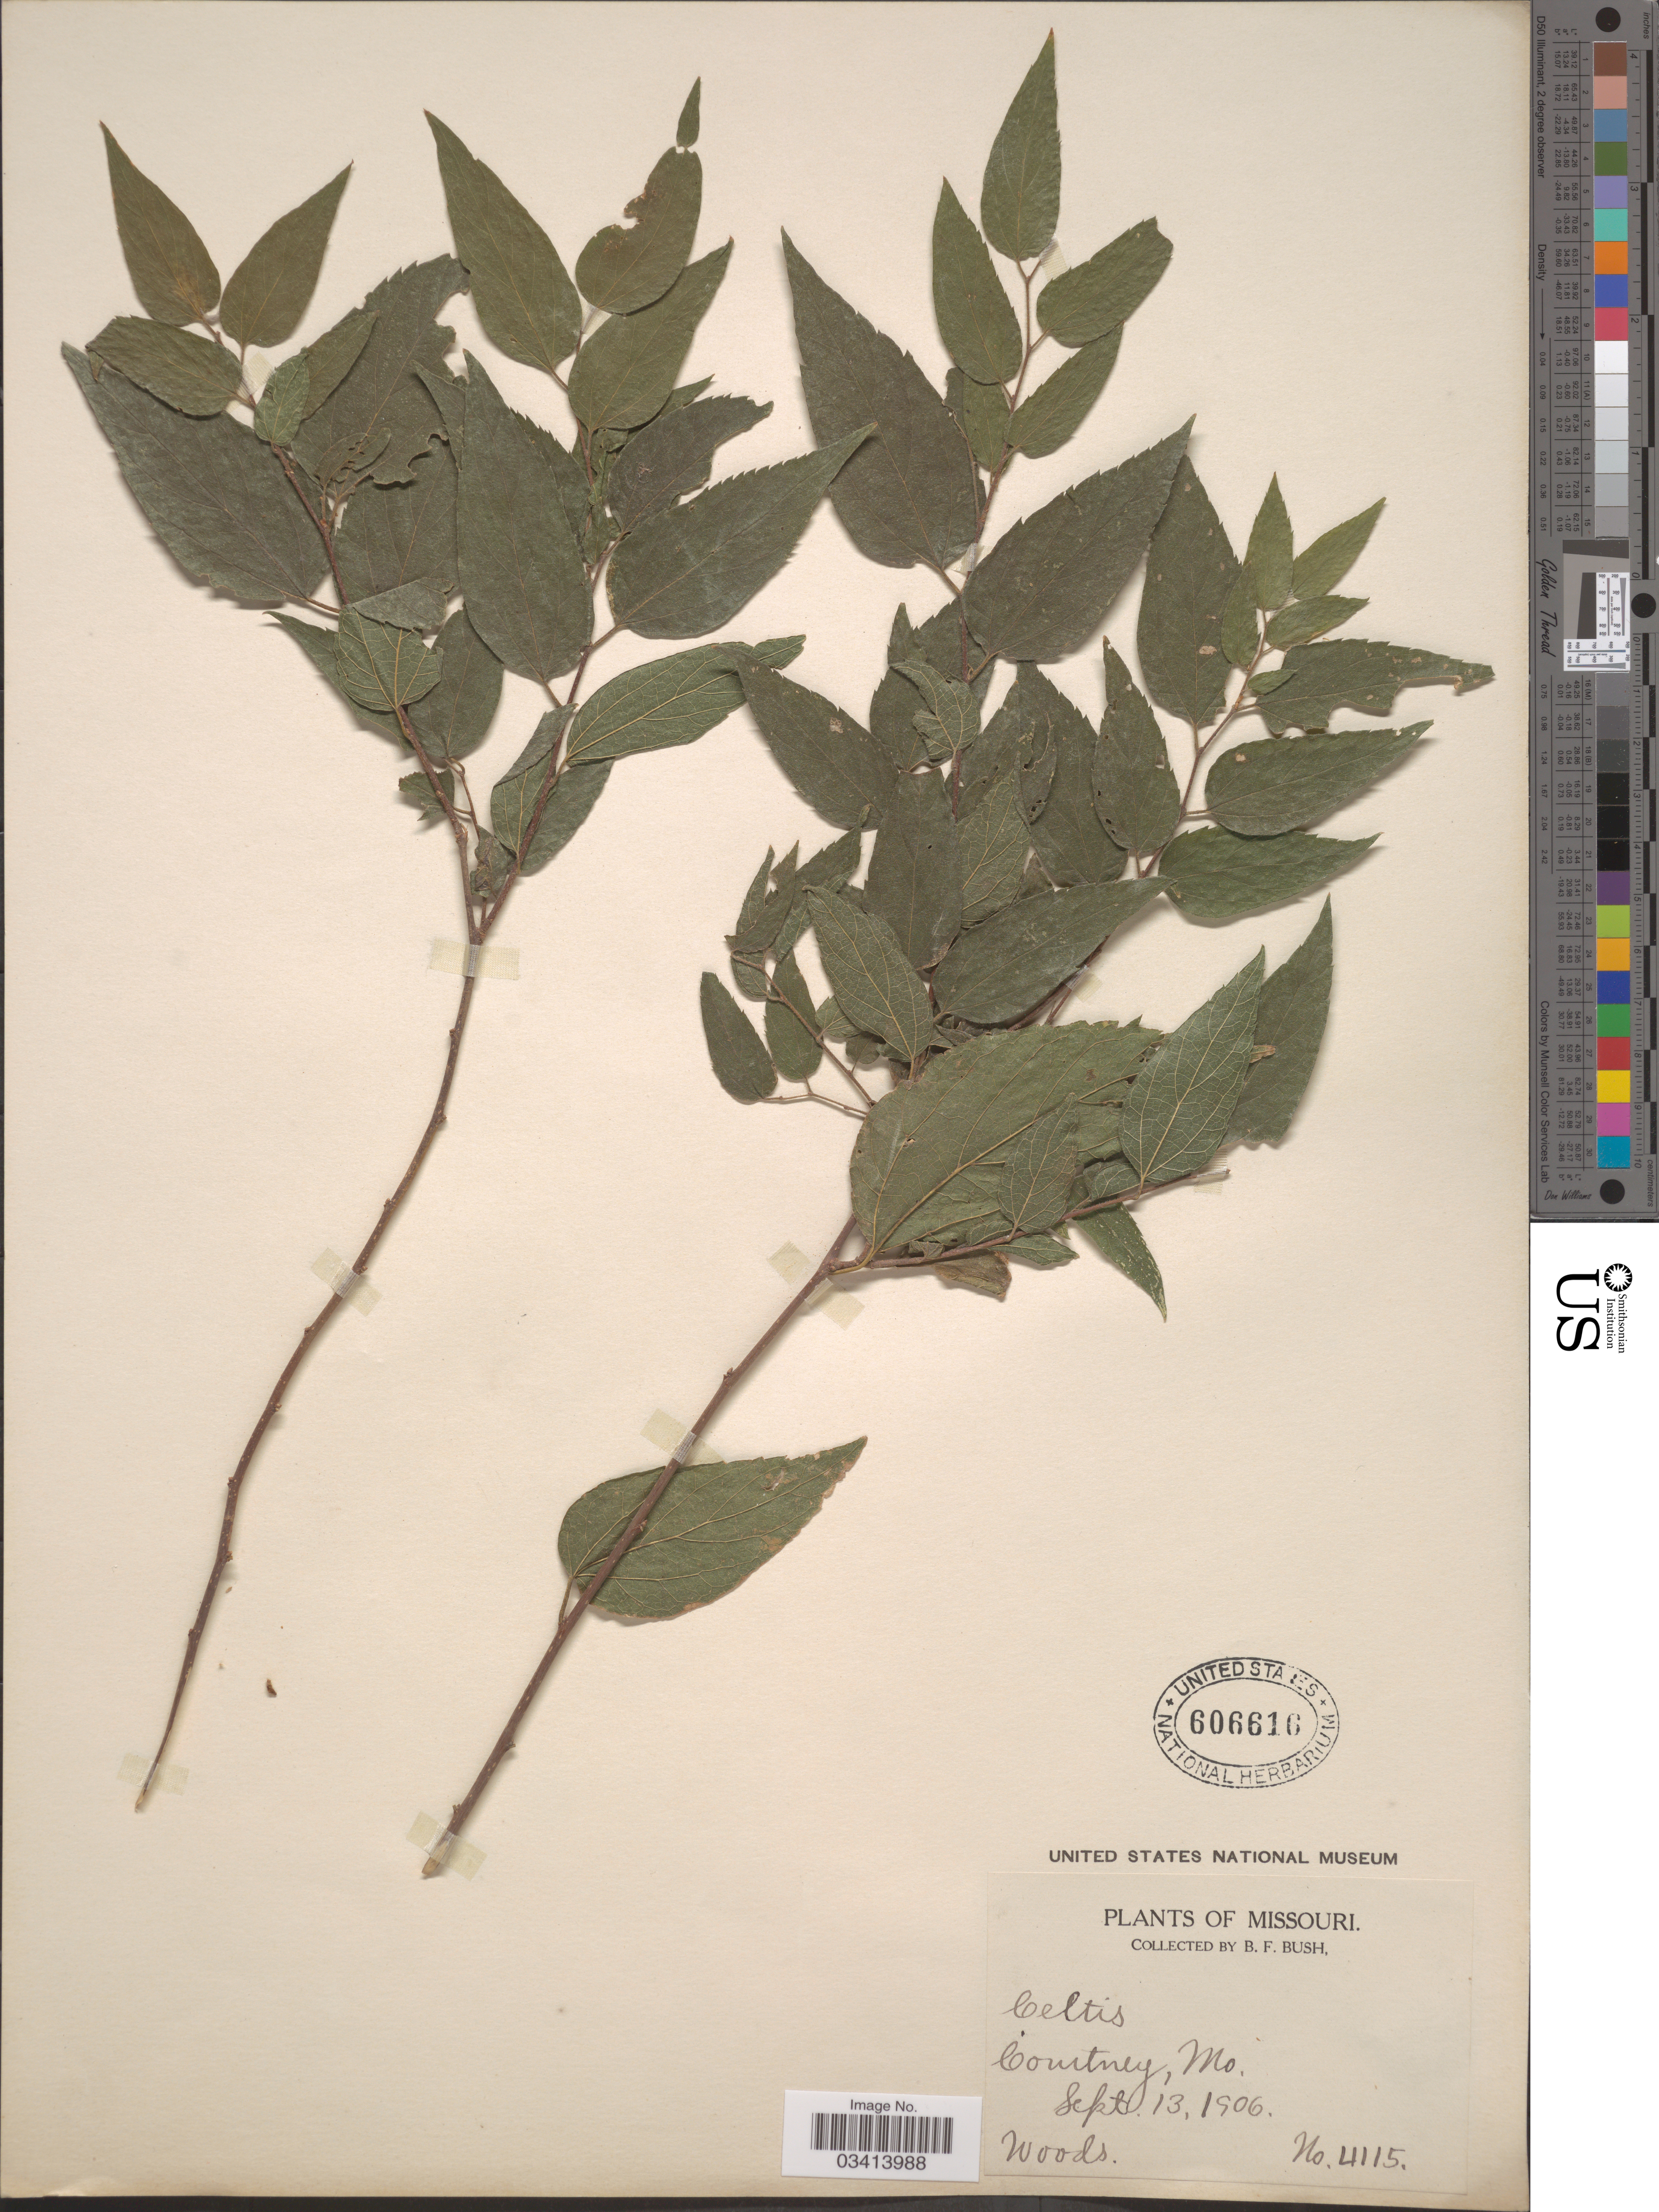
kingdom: Plantae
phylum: Tracheophyta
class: Magnoliopsida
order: Rosales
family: Cannabaceae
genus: Celtis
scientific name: Celtis occidentalis var. crassifolia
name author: (Lam.) A. Gray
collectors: B. F. Bush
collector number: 4115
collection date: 1906-09-13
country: United States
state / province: Missouri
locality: Courtney.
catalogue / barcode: US 606616